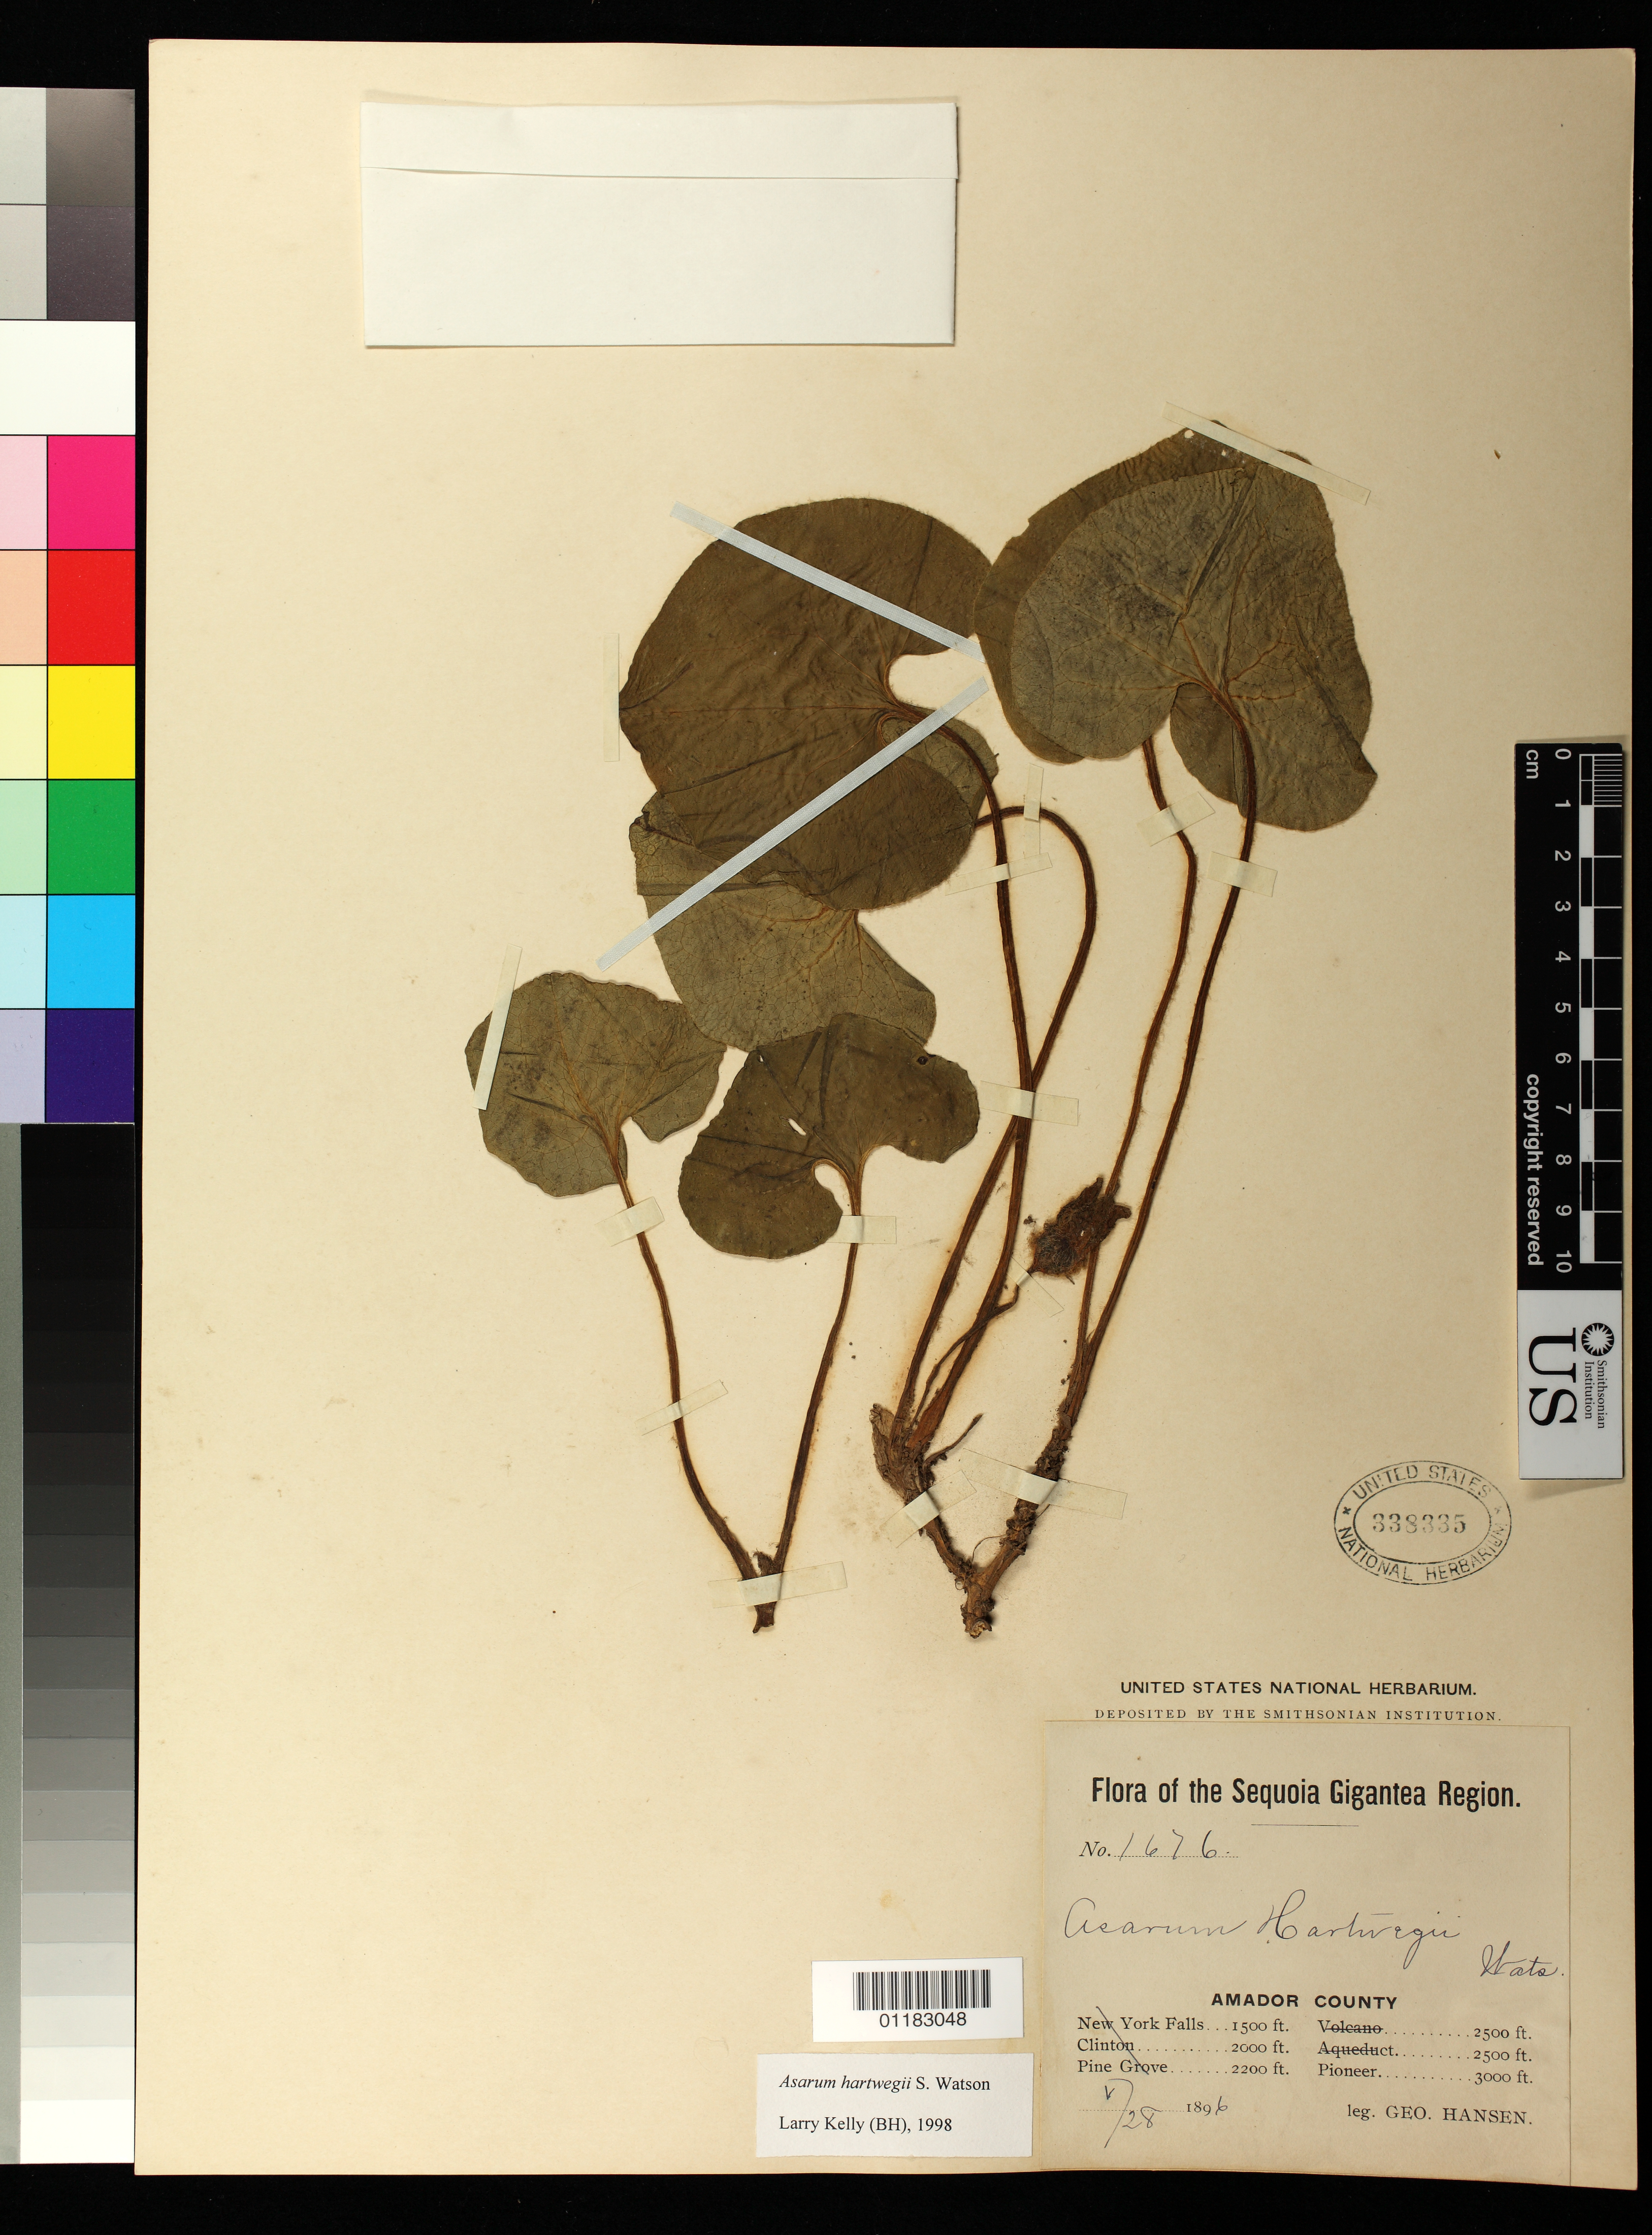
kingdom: Plantae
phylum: Tracheophyta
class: Magnoliopsida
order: Piperales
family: Aristolochiaceae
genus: Asarum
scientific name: Asarum caudatum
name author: Lindl.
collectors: G. Hansen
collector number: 1676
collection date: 1896-05-28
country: United States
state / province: California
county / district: Amador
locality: Sequoia gigantea Region, Amador County, Pioneer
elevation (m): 914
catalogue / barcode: US 338335